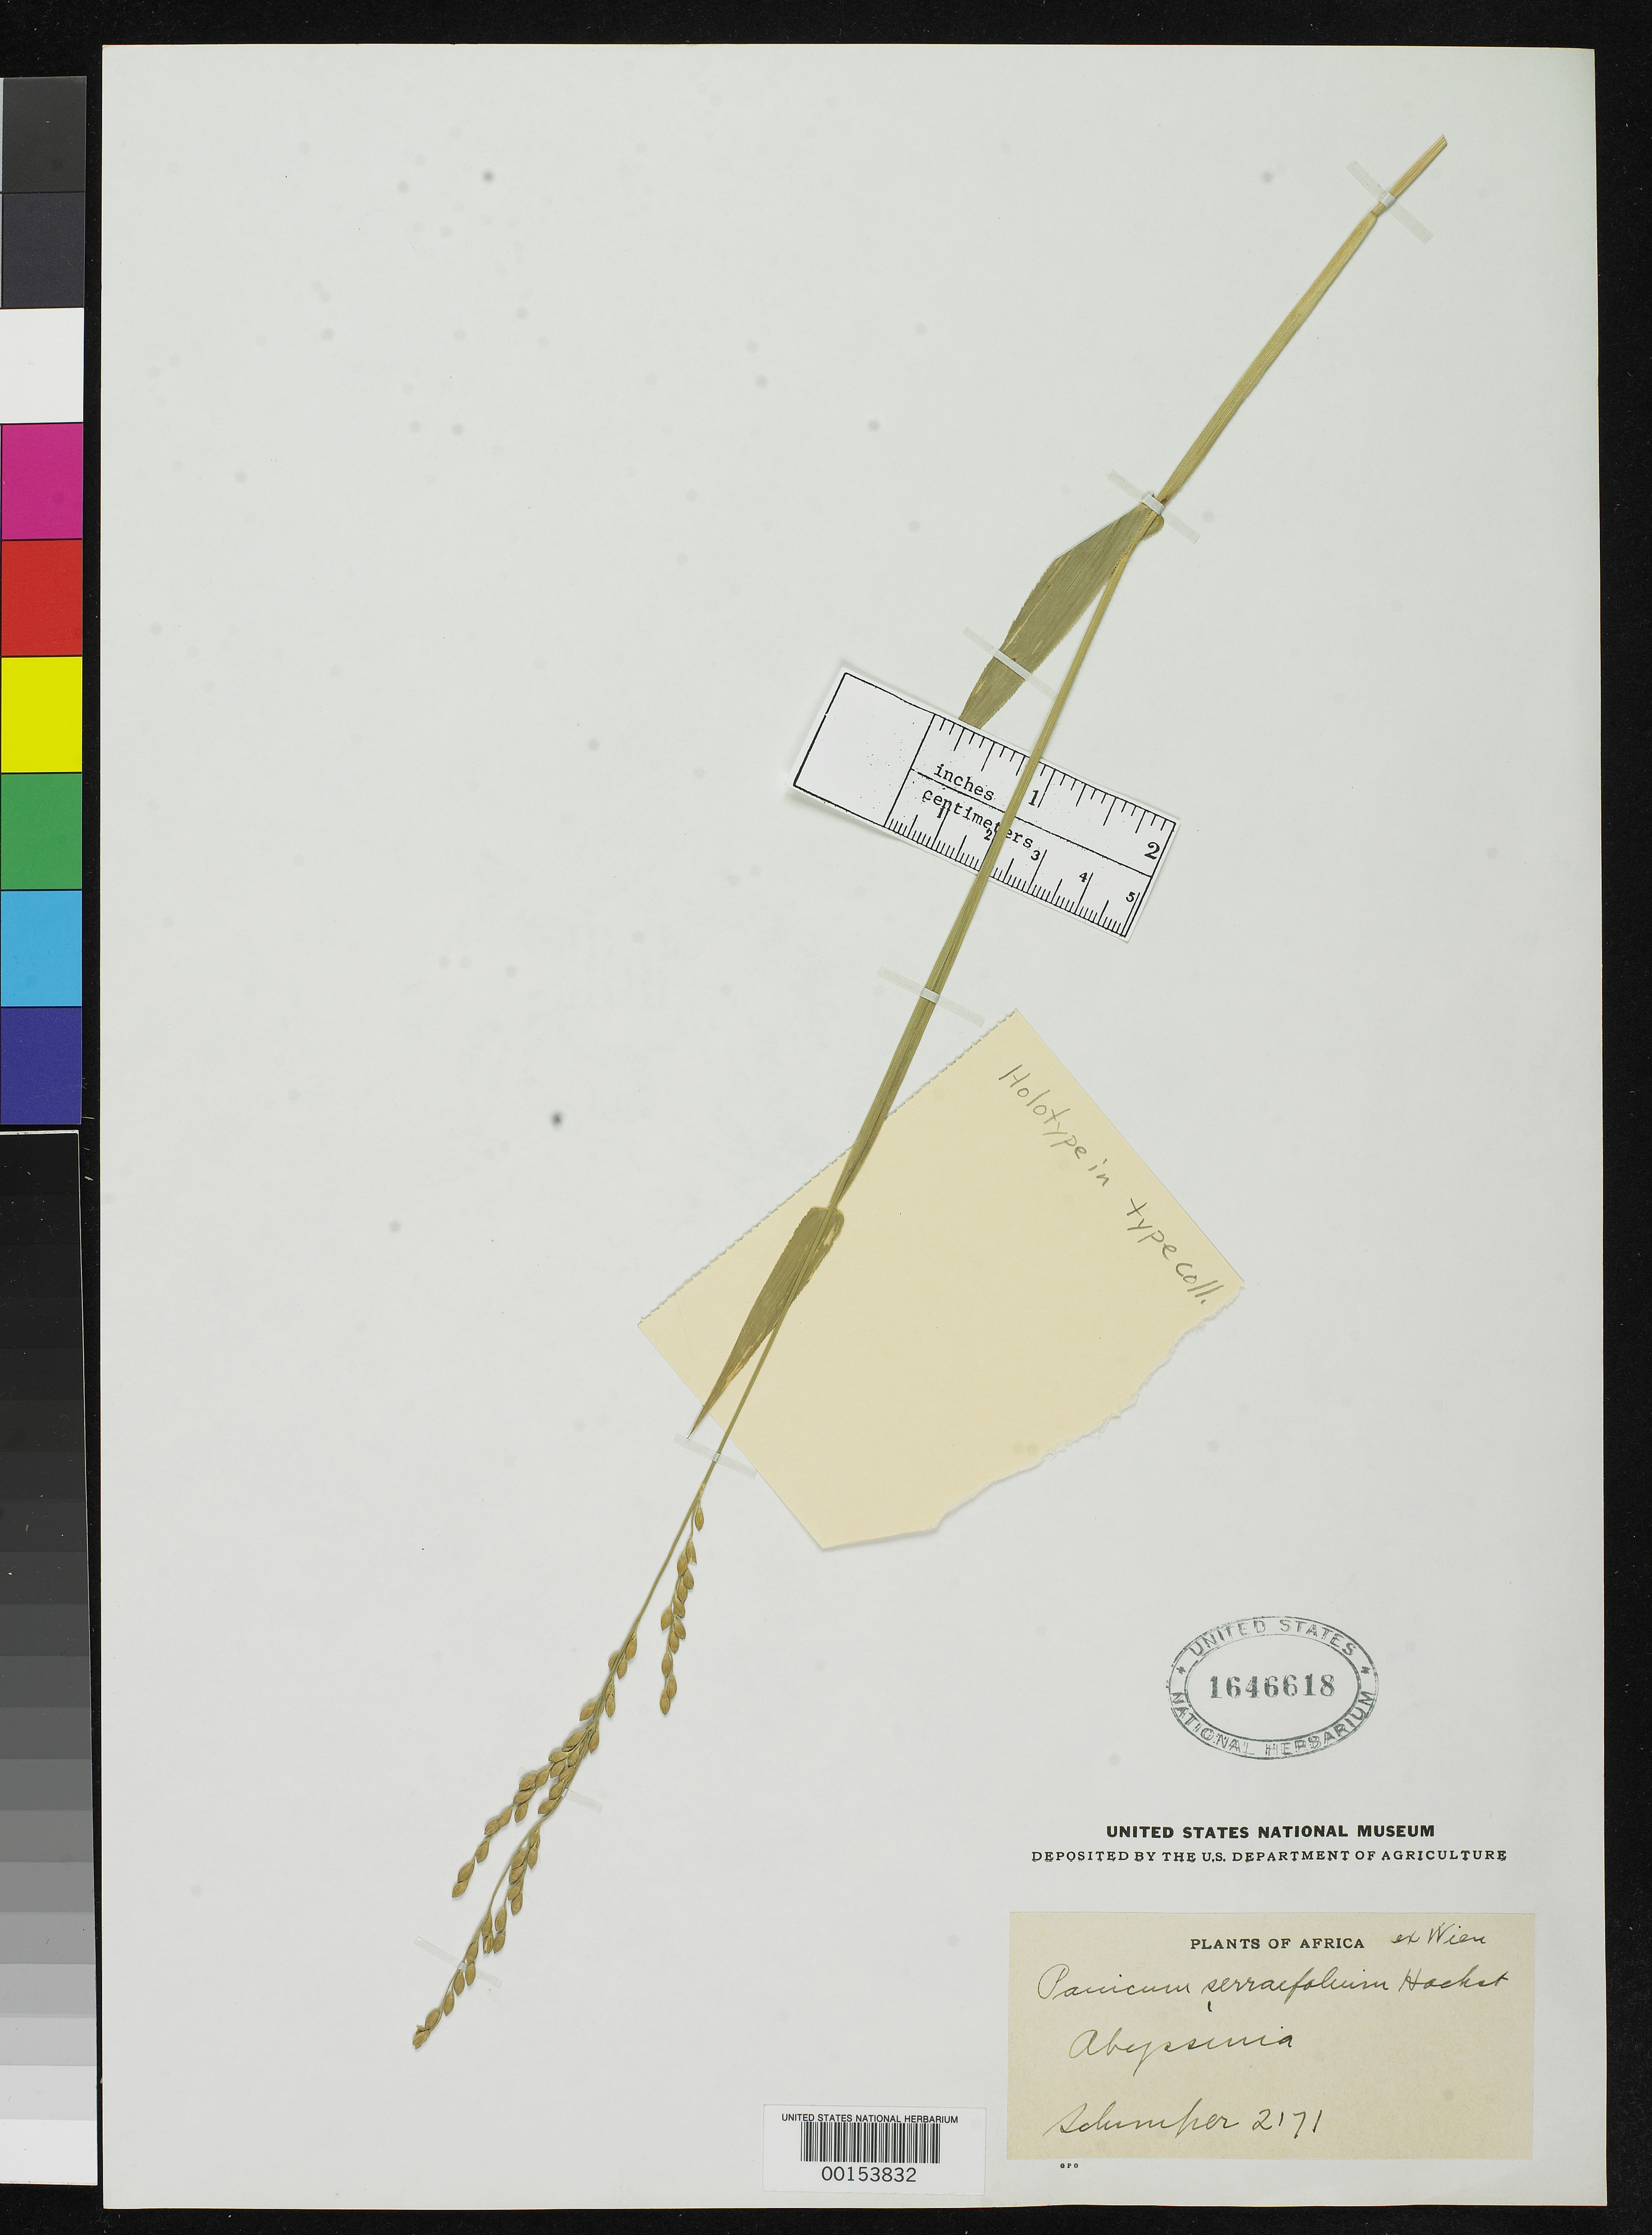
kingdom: Plantae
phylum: Tracheophyta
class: Liliopsida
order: Poales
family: Poaceae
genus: Panicum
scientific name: Panicum serraefolium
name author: Hochst.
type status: Type Fragment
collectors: I. Schimper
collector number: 2171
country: Ethiopia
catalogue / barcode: US 1646618